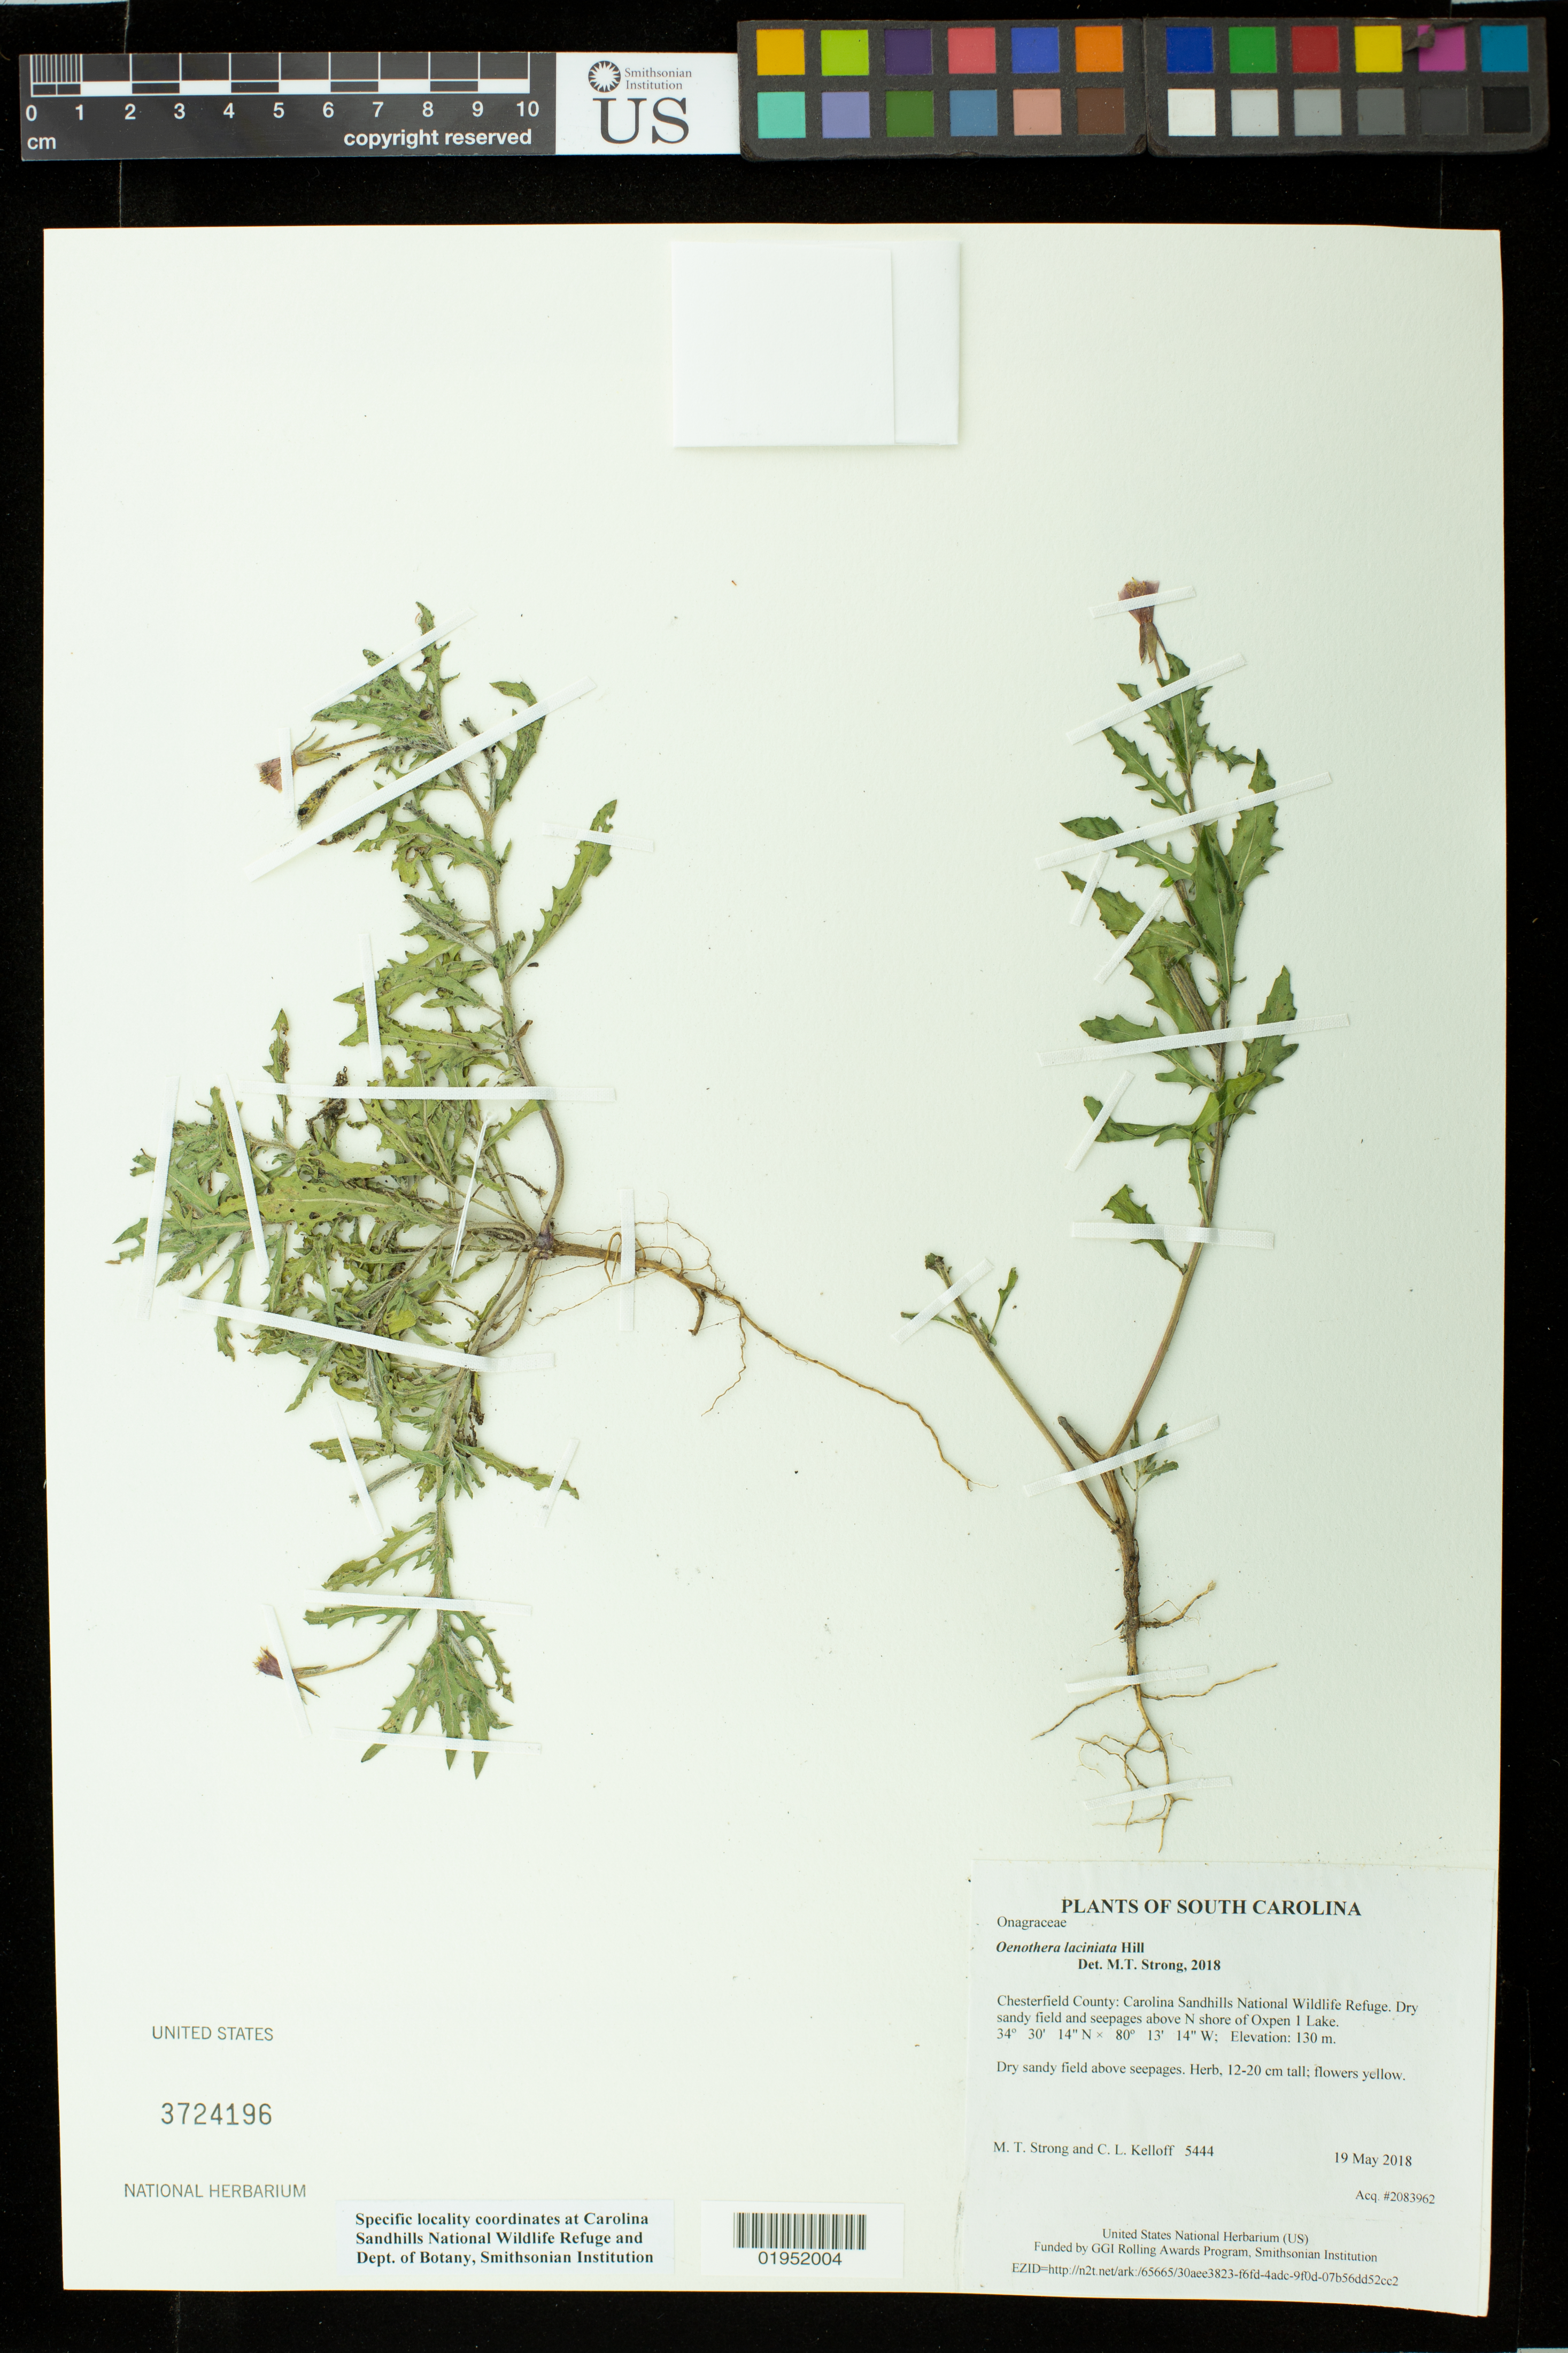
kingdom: Plantae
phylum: Tracheophyta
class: Magnoliopsida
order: Myrtales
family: Onagraceae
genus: Oenothera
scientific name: Oenothera laciniata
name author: Hill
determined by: Strong, Mark T., (BOT), Smithsonian Institution - National Museum of Natural History (UNITED STATES)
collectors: M. T. Strong & C. L. Kelloff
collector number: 5444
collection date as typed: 19 May 2018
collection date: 2018-05-19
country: United States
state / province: South Carolina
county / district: Chesterfield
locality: Carolina Sandhills National Wildlife Refuge. Dry sandy field and seepages above N shore of Oxpen 1 Lake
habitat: Dry sandy fields above seepages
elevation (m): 130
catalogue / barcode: US 3724196